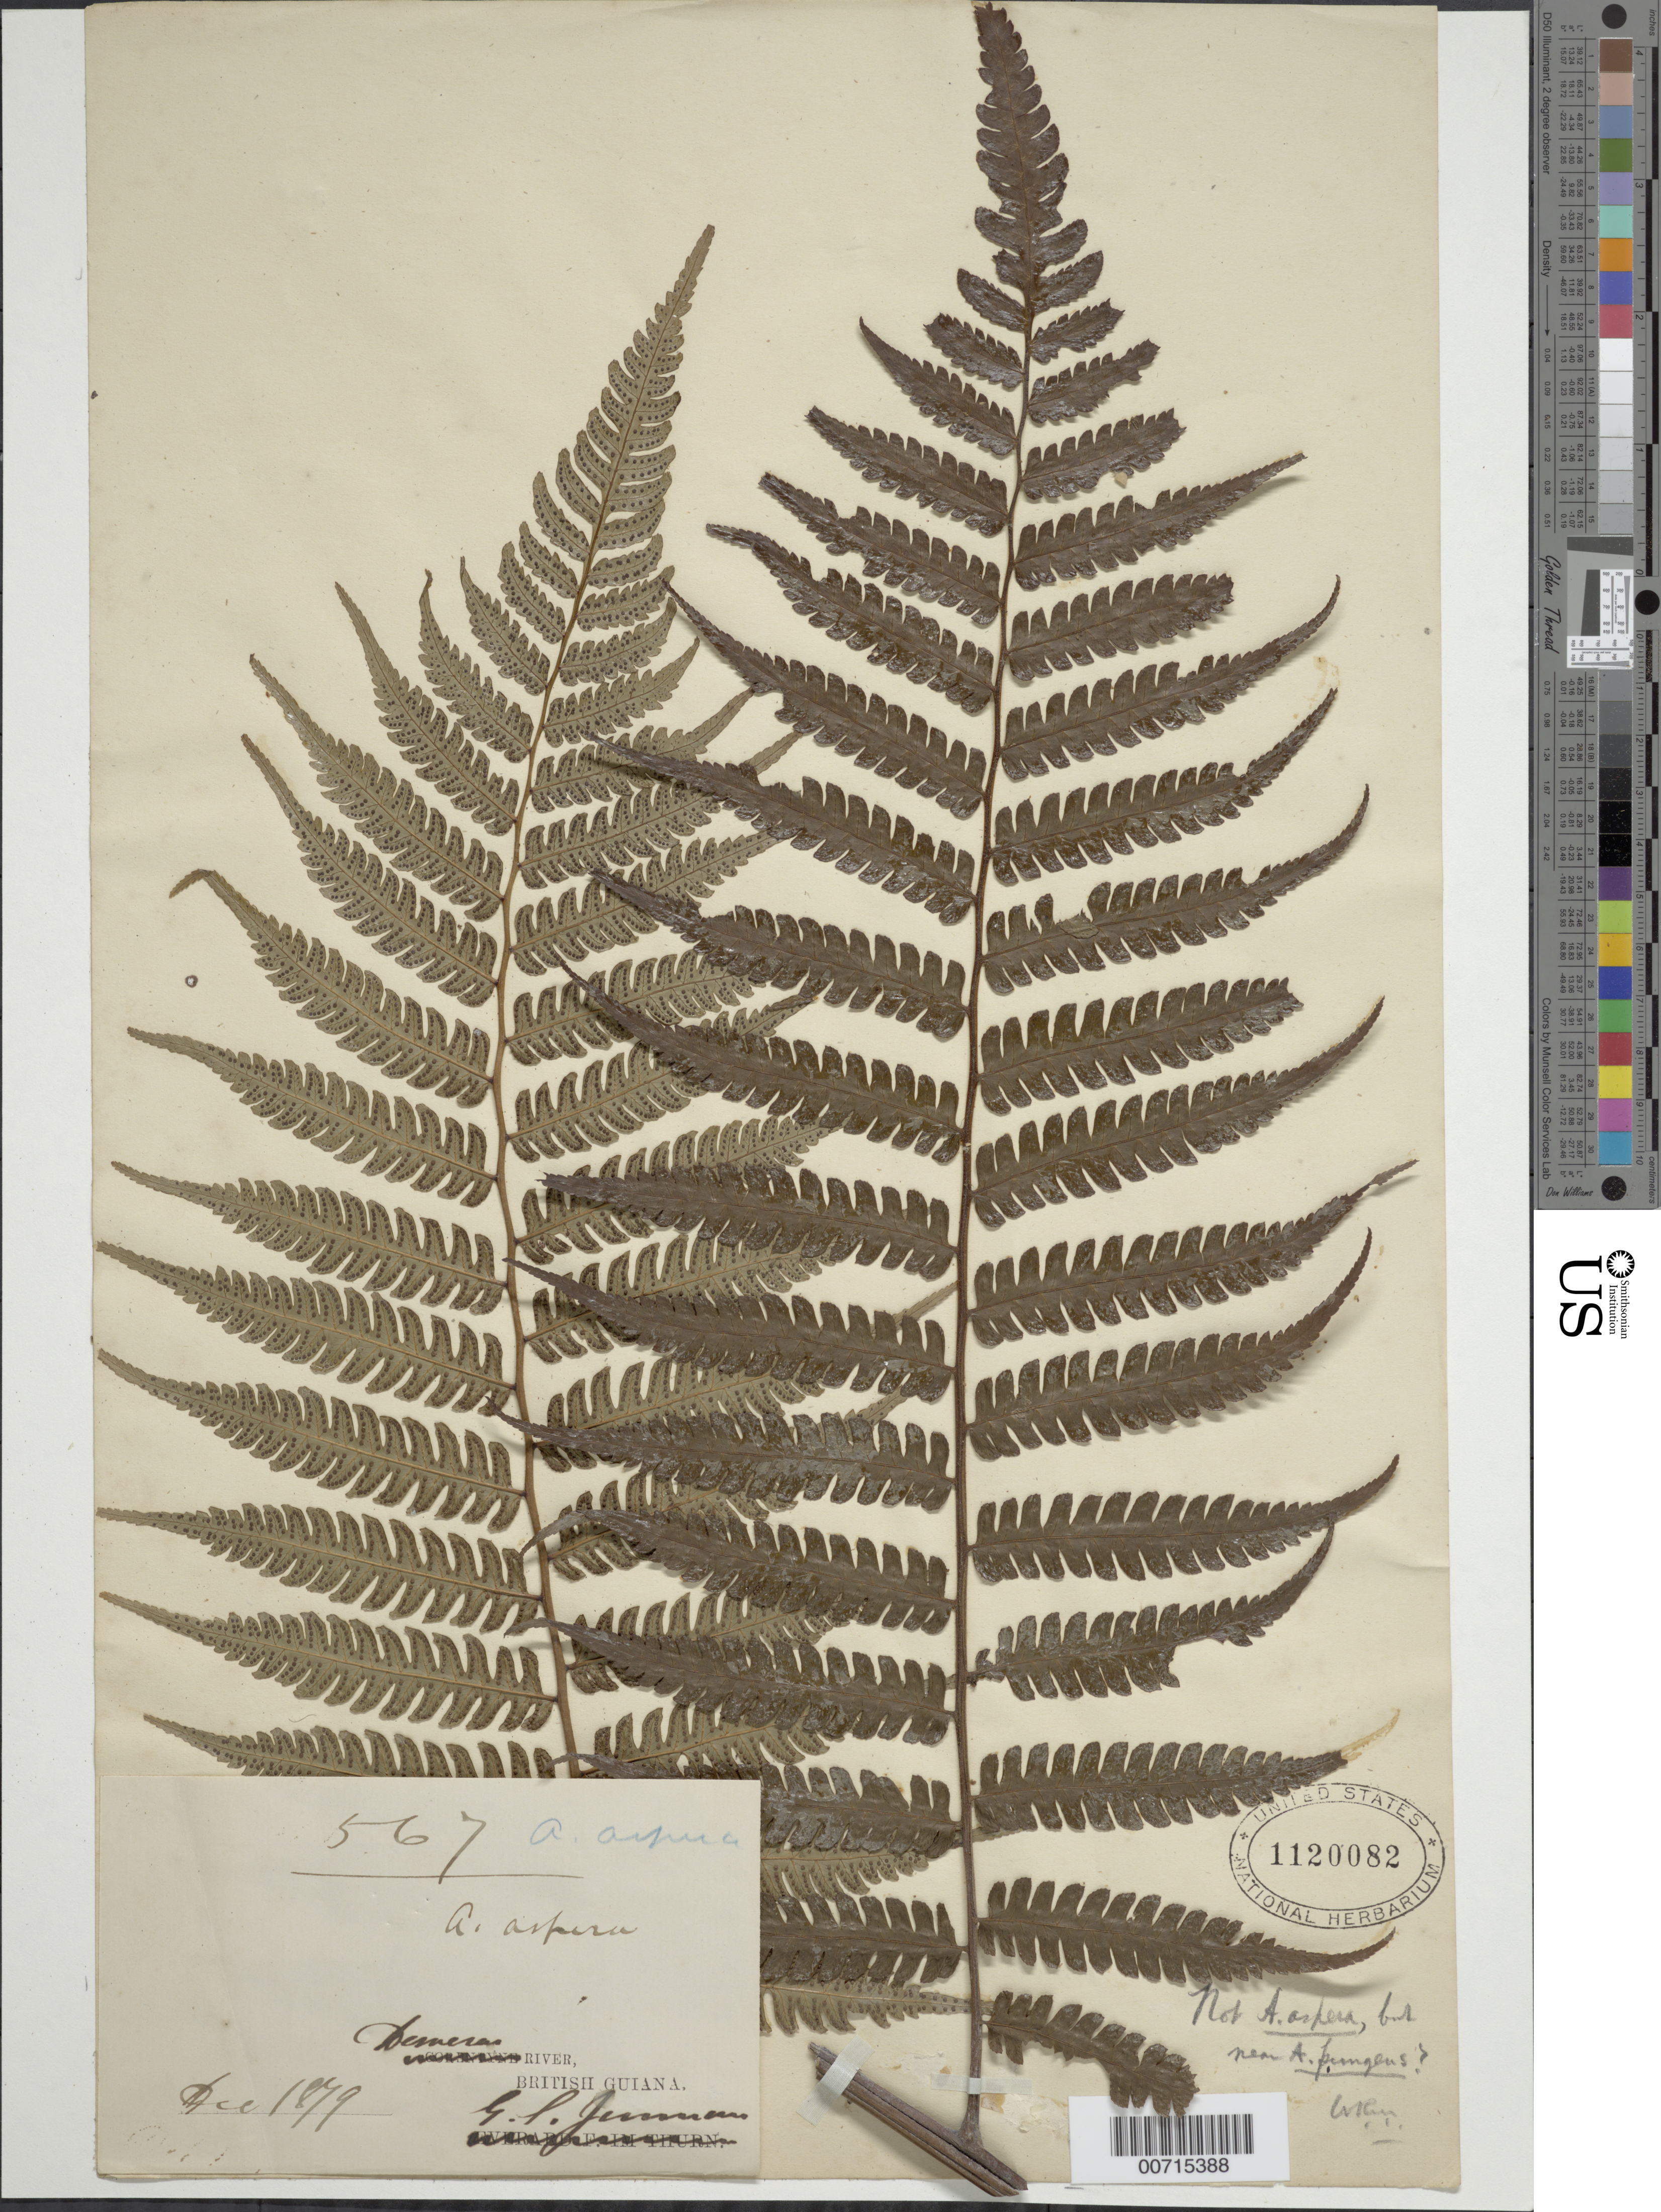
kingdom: Plantae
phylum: Tracheophyta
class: Polypodiopsida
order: Cyatheales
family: Cyatheaceae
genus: Cyathea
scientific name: Cyathea pungens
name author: (Willd.) Domin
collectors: G. S. Jenman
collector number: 567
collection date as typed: December 1879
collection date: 1879-12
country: Guyana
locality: Demerara R.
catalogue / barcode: US 1120082